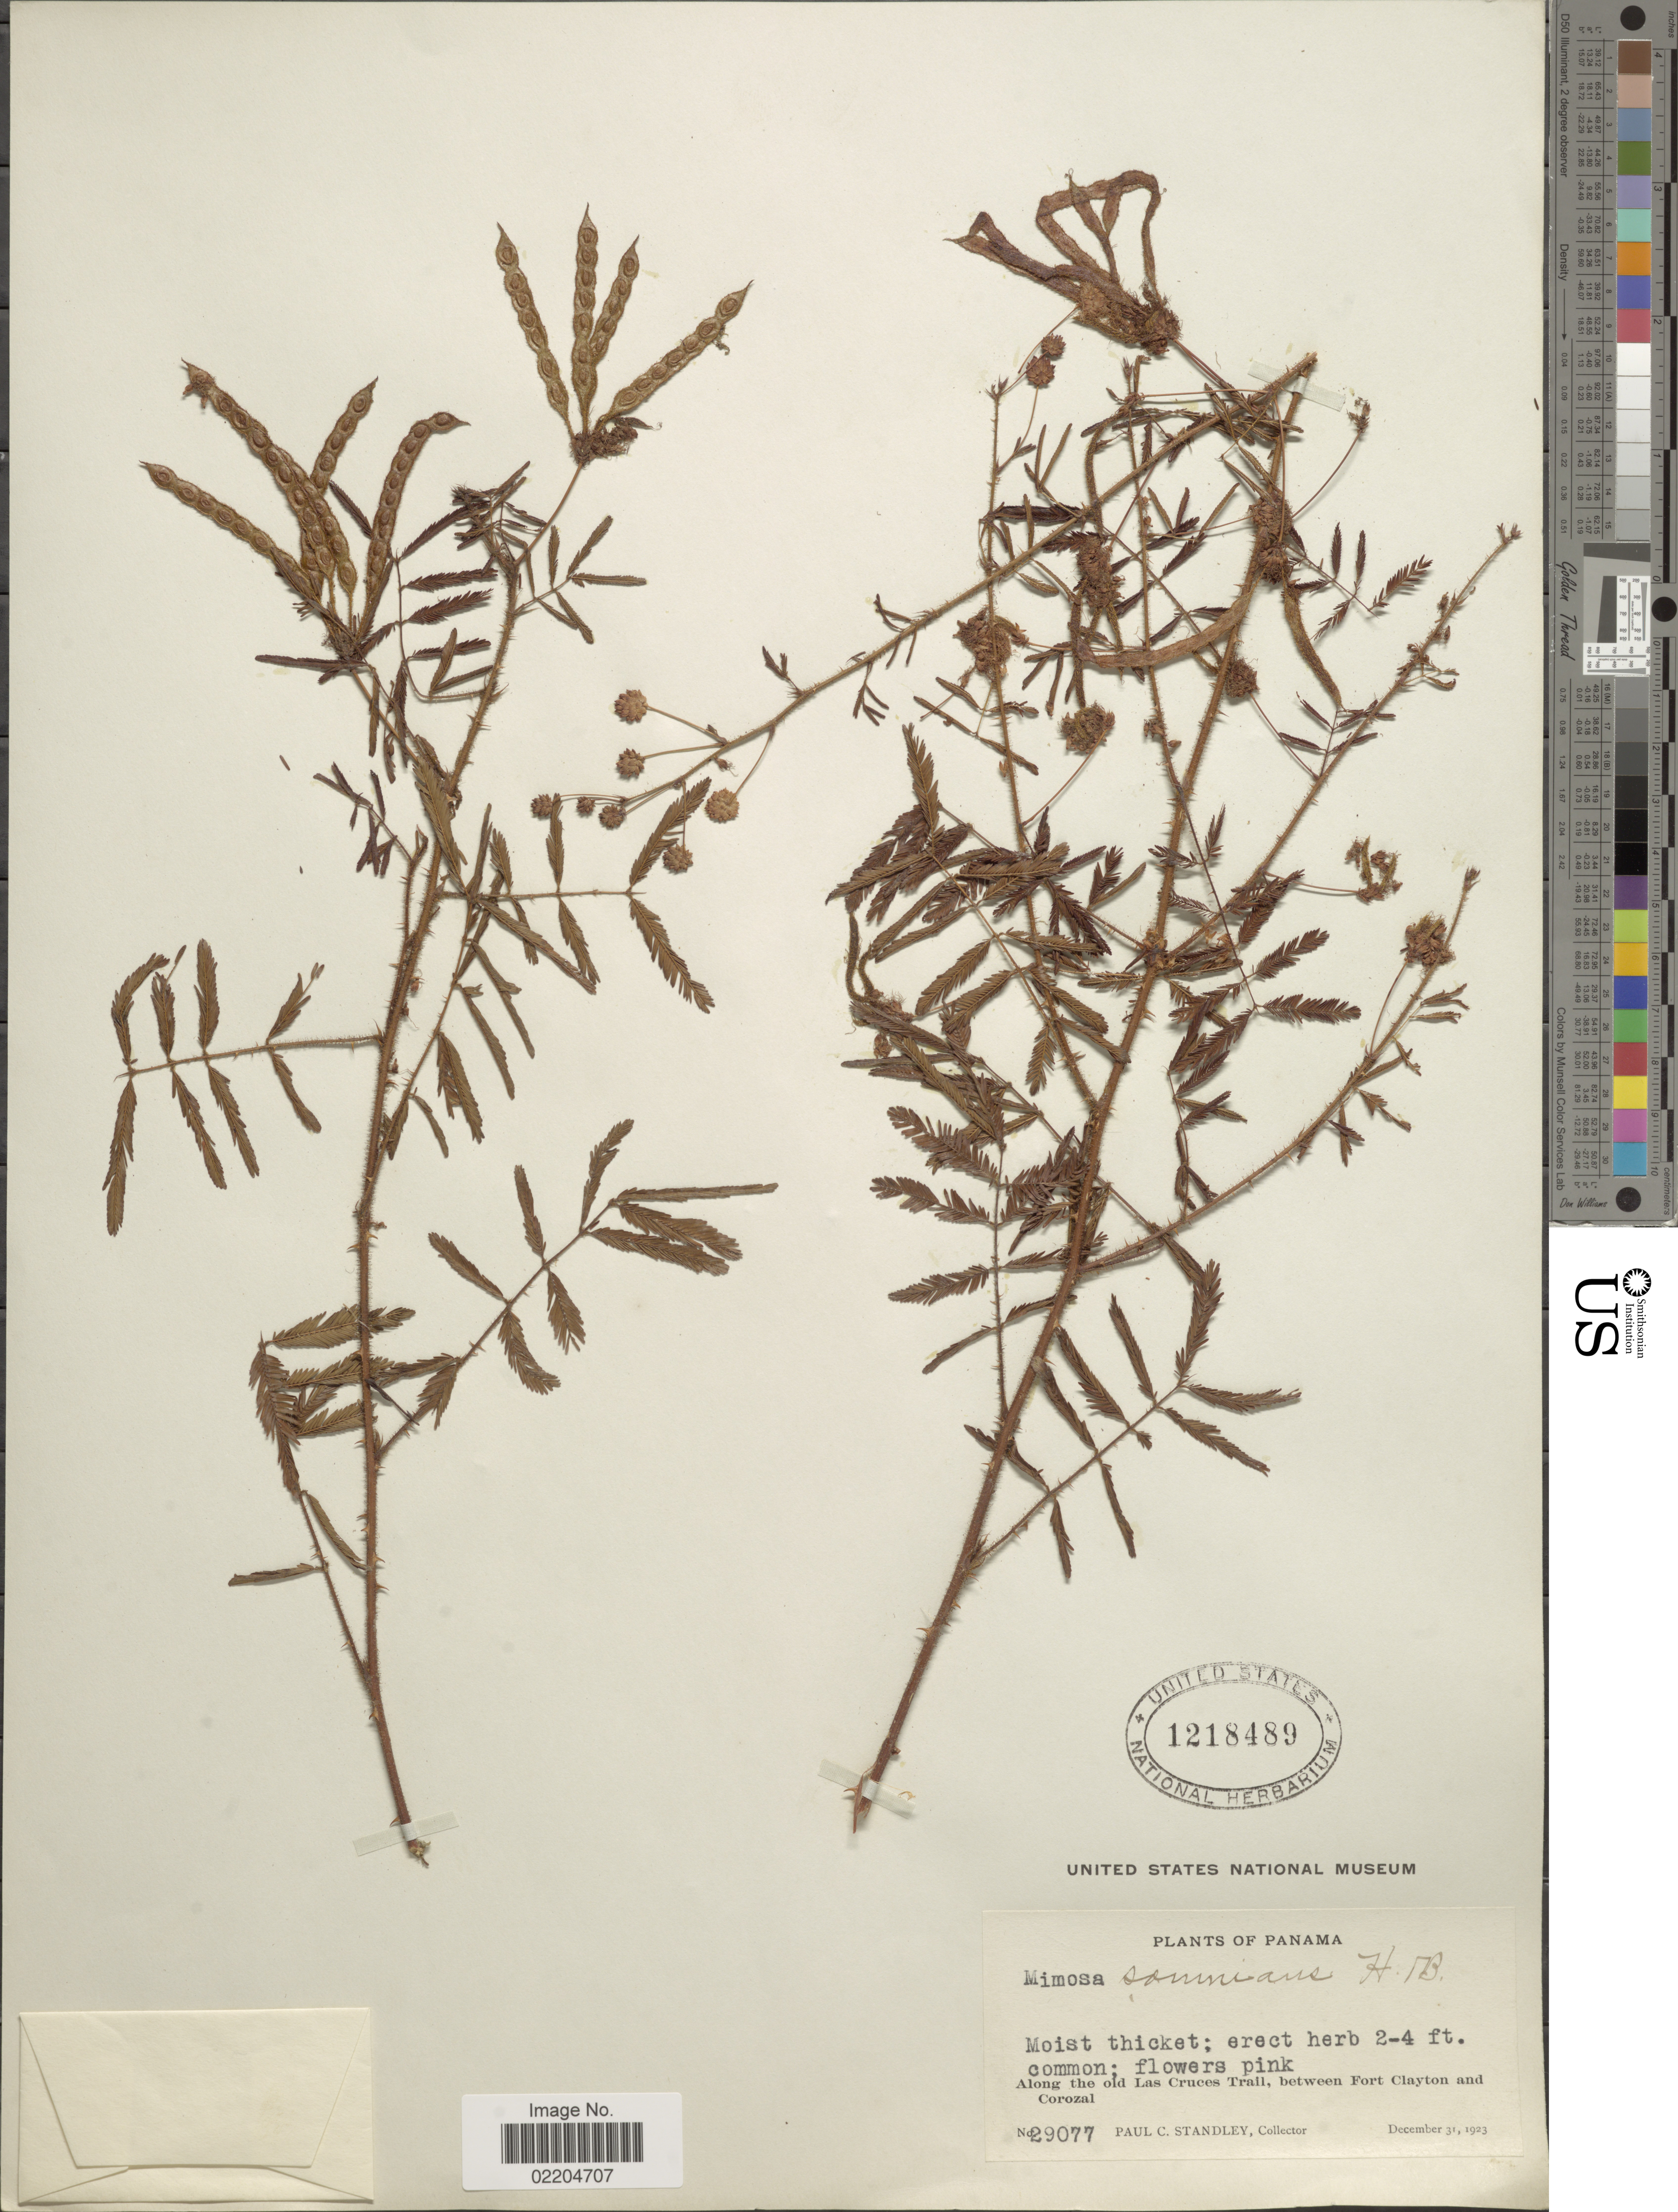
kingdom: Plantae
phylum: Tracheophyta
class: Magnoliopsida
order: Fabales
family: Fabaceae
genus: Mimosa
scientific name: Mimosa somnians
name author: Humb. & Bonpl. ex Willd.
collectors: P. C. Standley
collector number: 29077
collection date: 1923-12-31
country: Panama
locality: Along the old Las Cruces Trail, between Fort Clayton and Corozal.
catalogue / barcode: US 1218489